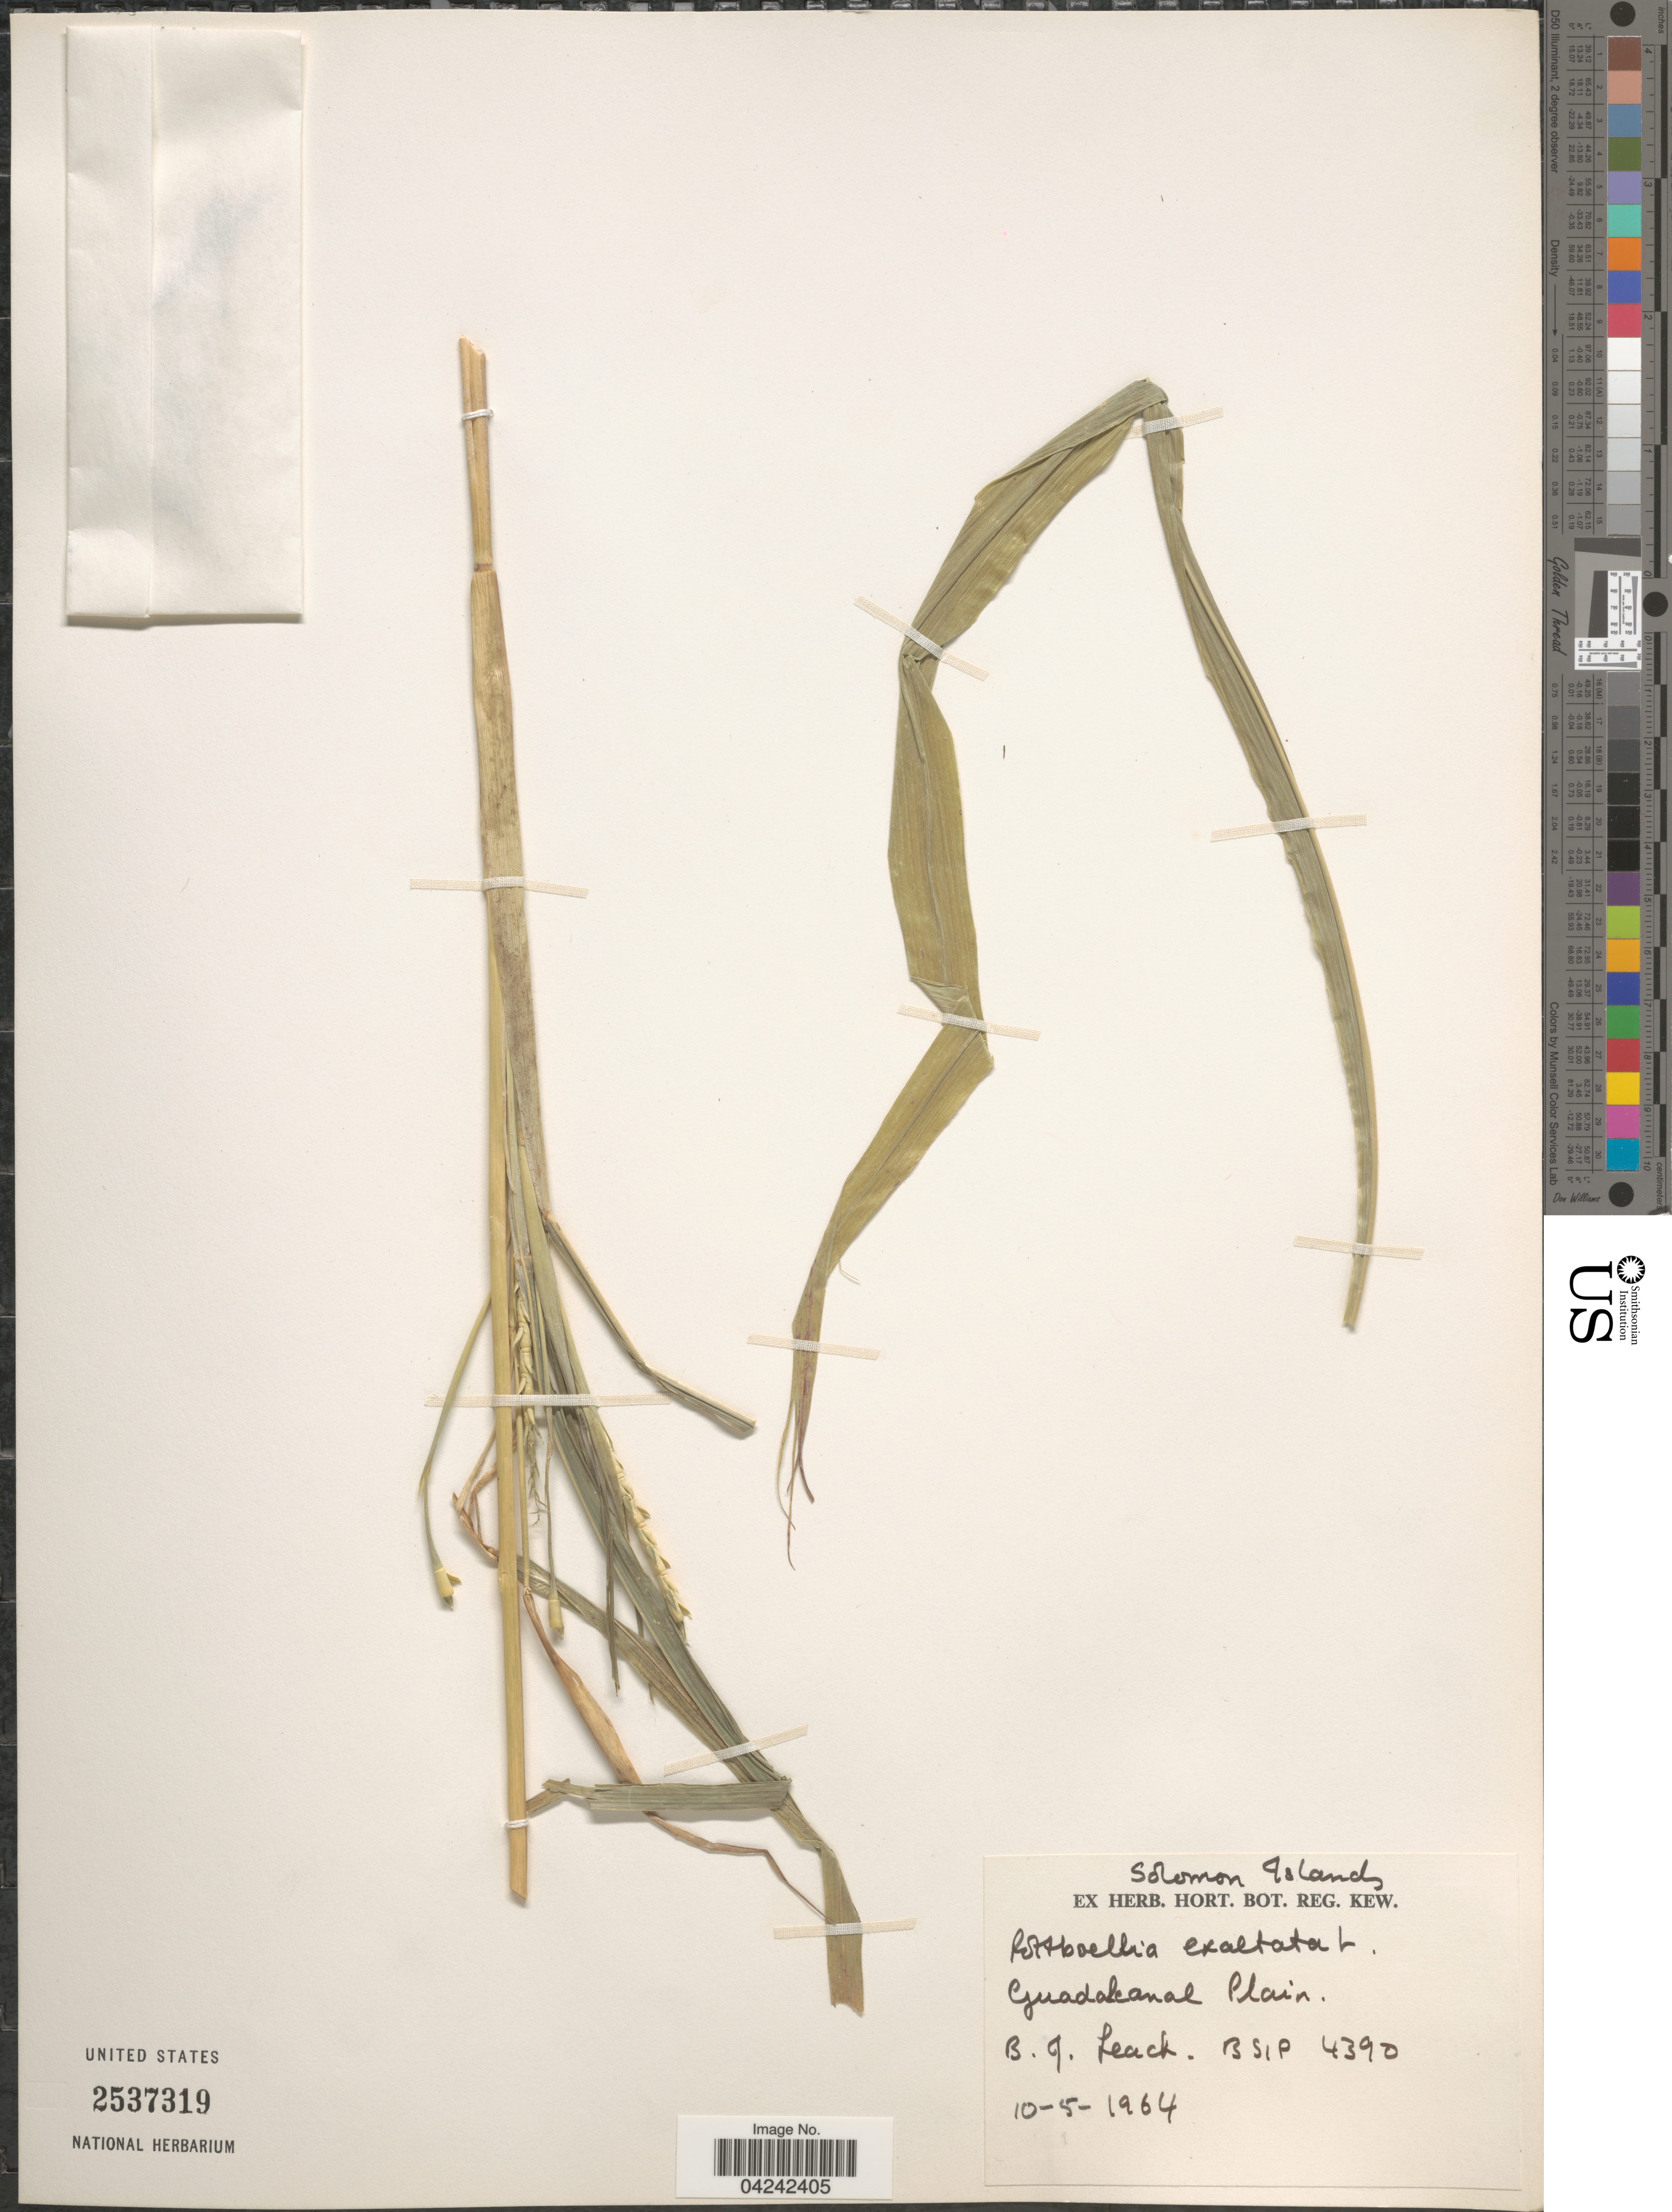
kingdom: Plantae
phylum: Tracheophyta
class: Liliopsida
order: Poales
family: Poaceae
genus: Rottboellia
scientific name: Rottboellia cochinchinensis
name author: (Lour.) Clayton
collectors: B. Leach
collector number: BSIP4390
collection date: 1964-05-10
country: Solomon Islands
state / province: Solomon Islands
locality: Guadalcanal Plain.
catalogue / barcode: US 2537319